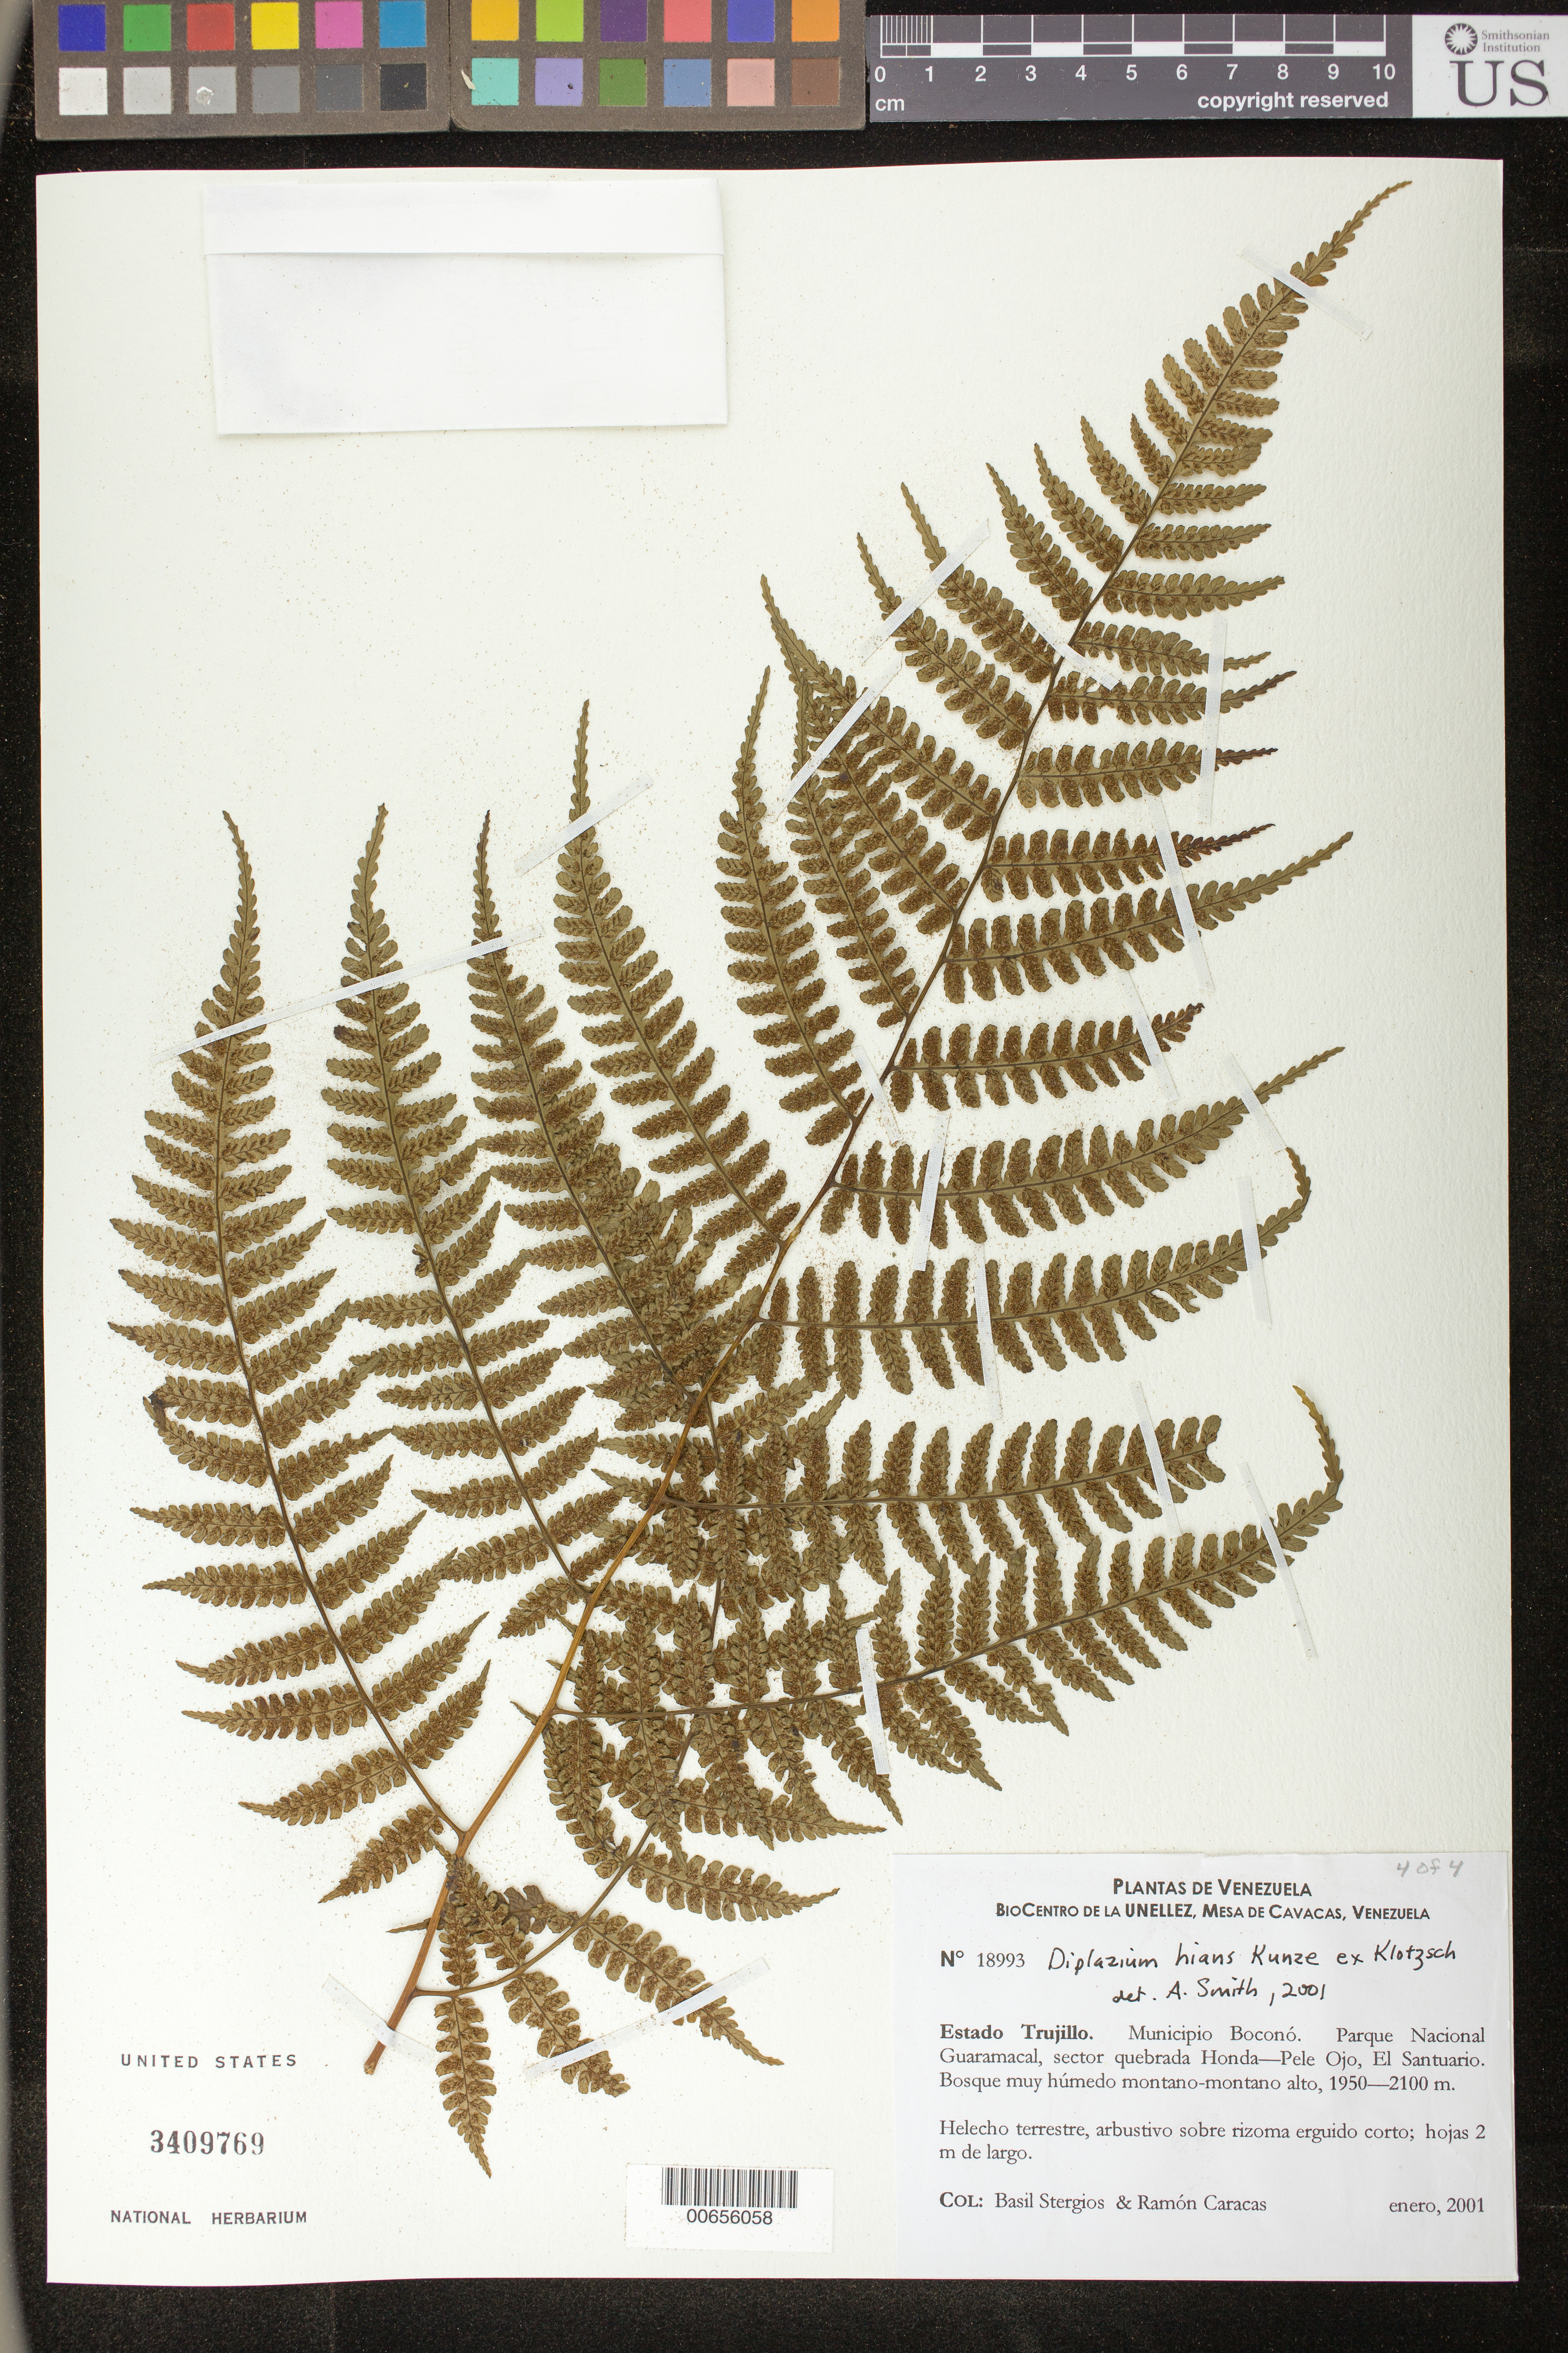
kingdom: Plantae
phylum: Tracheophyta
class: Polypodiopsida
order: Polypodiales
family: Athyriaceae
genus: Diplazium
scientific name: Diplazium hians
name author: Kunze ex Klotzsch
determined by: Smith, Alan R., (UC)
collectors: B. G. Stergios & R. Caracas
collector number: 18993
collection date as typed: Jan 2001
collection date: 2001-01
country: Venezuela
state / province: Trujillo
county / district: Boconó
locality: Parque Nacional Guaramacal, sector quebrada Honda-Pele Ojo, El Santuario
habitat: Bosque muy húmedo montano-montano alto.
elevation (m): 1950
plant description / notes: MY, PORT, UC, US, VEN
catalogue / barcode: US 3409769